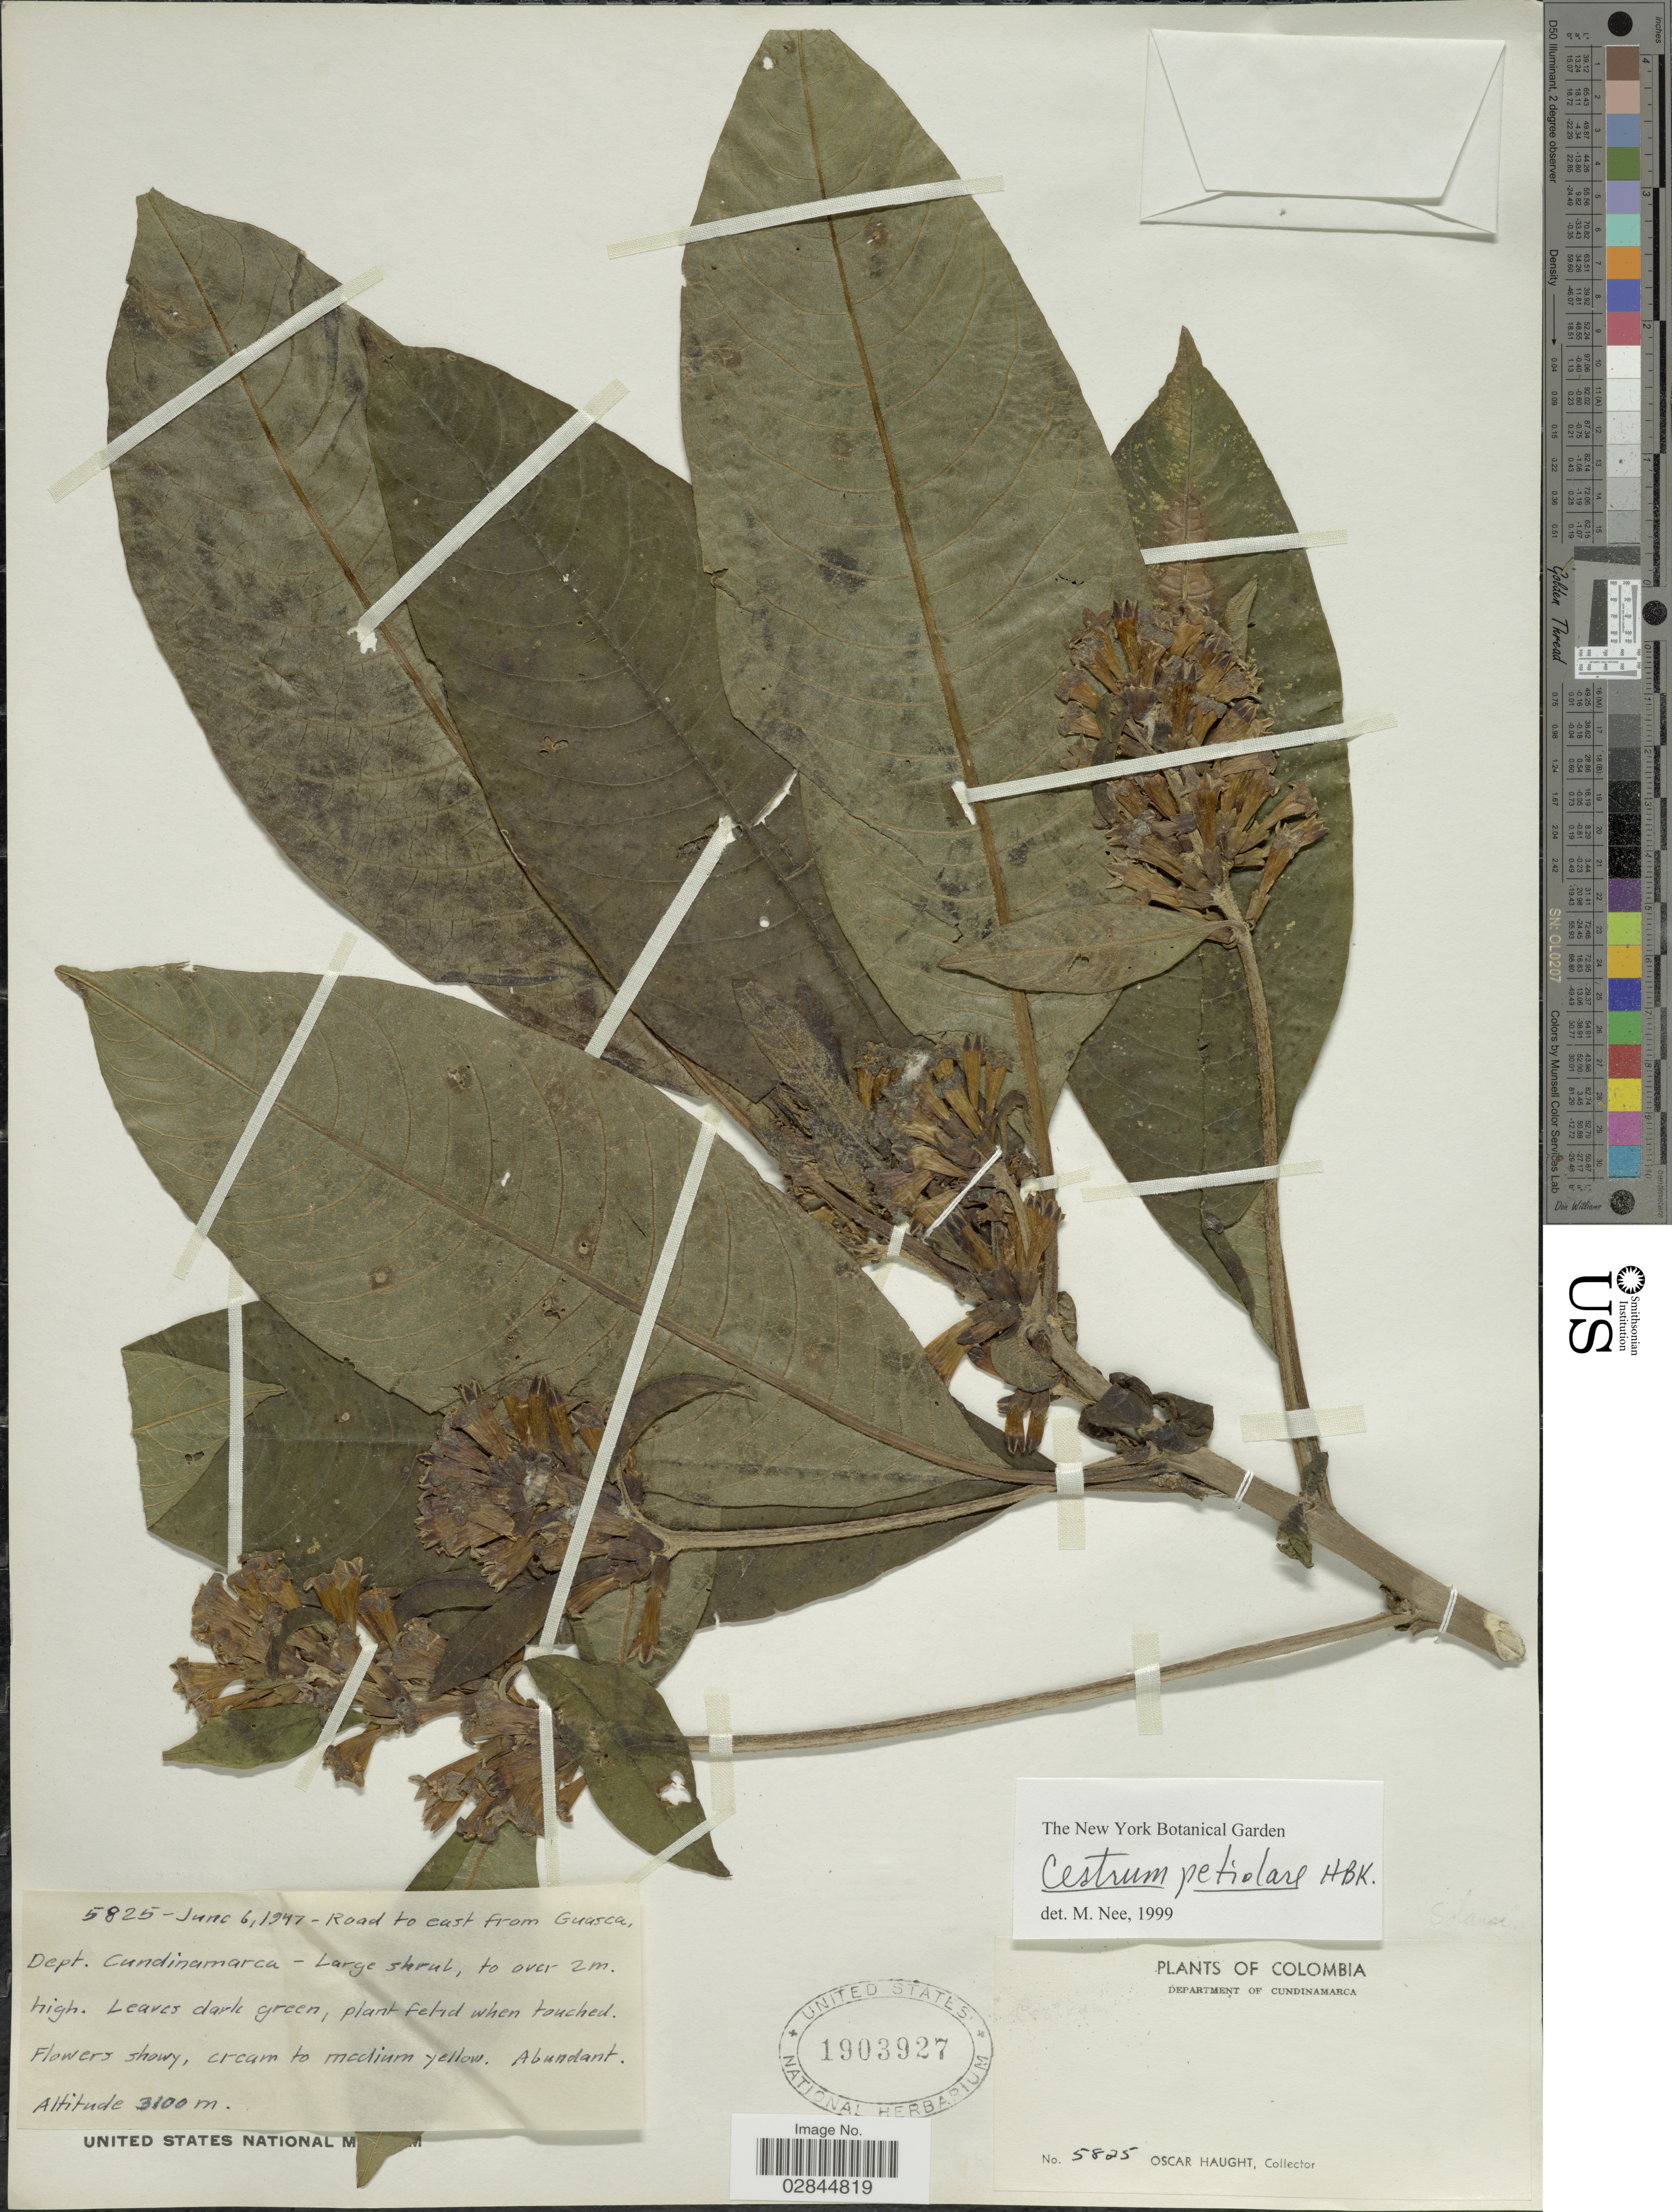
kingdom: Plantae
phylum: Tracheophyta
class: Magnoliopsida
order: Solanales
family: Solanaceae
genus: Cestrum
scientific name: Cestrum petiolare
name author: Kunth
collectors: O. Haught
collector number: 5825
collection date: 1947-06-06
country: Colombia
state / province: Cundinamarca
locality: Road to east from Guasca,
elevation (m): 3100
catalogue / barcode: US 1903927